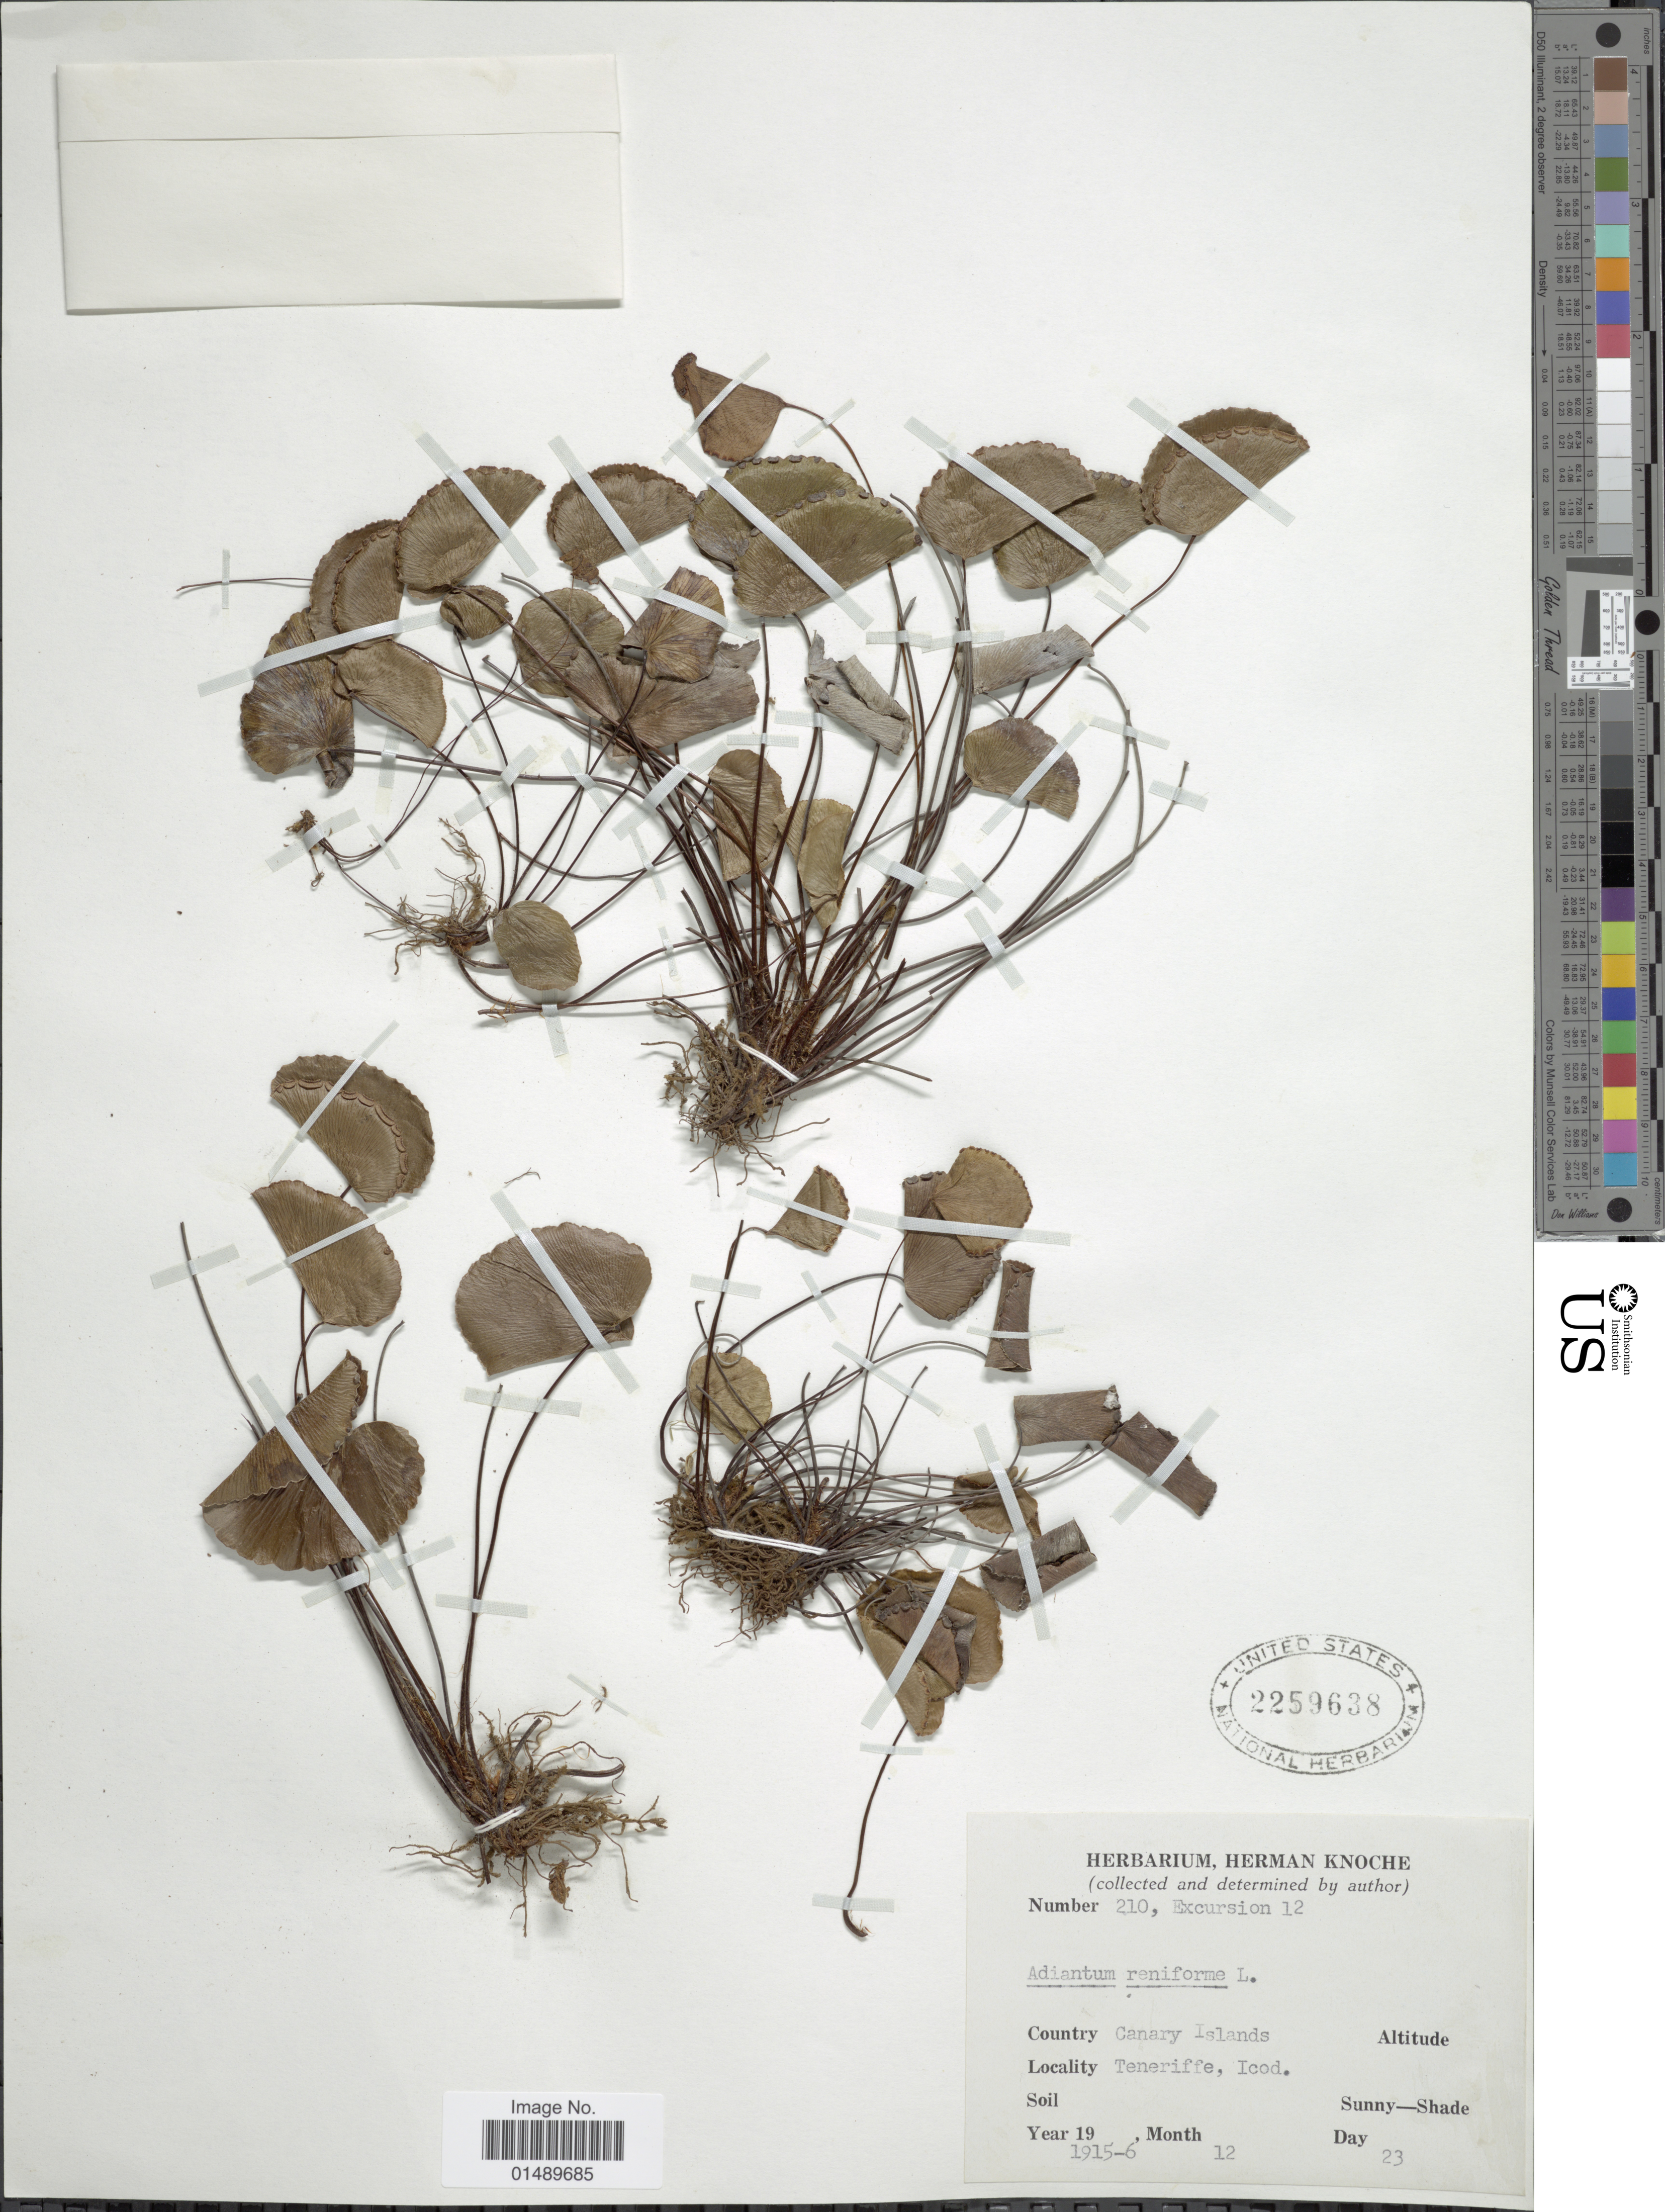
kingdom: Plantae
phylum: Tracheophyta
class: Polypodiopsida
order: Polypodiales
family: Pteridaceae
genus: Adiantum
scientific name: Adiantum reniforme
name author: L.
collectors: H. Knoche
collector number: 21012*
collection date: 1915-12-23/1916-12-23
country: Spain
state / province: Canarias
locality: Canary Islands, Teneriffe, Icod.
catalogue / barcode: US 2259638